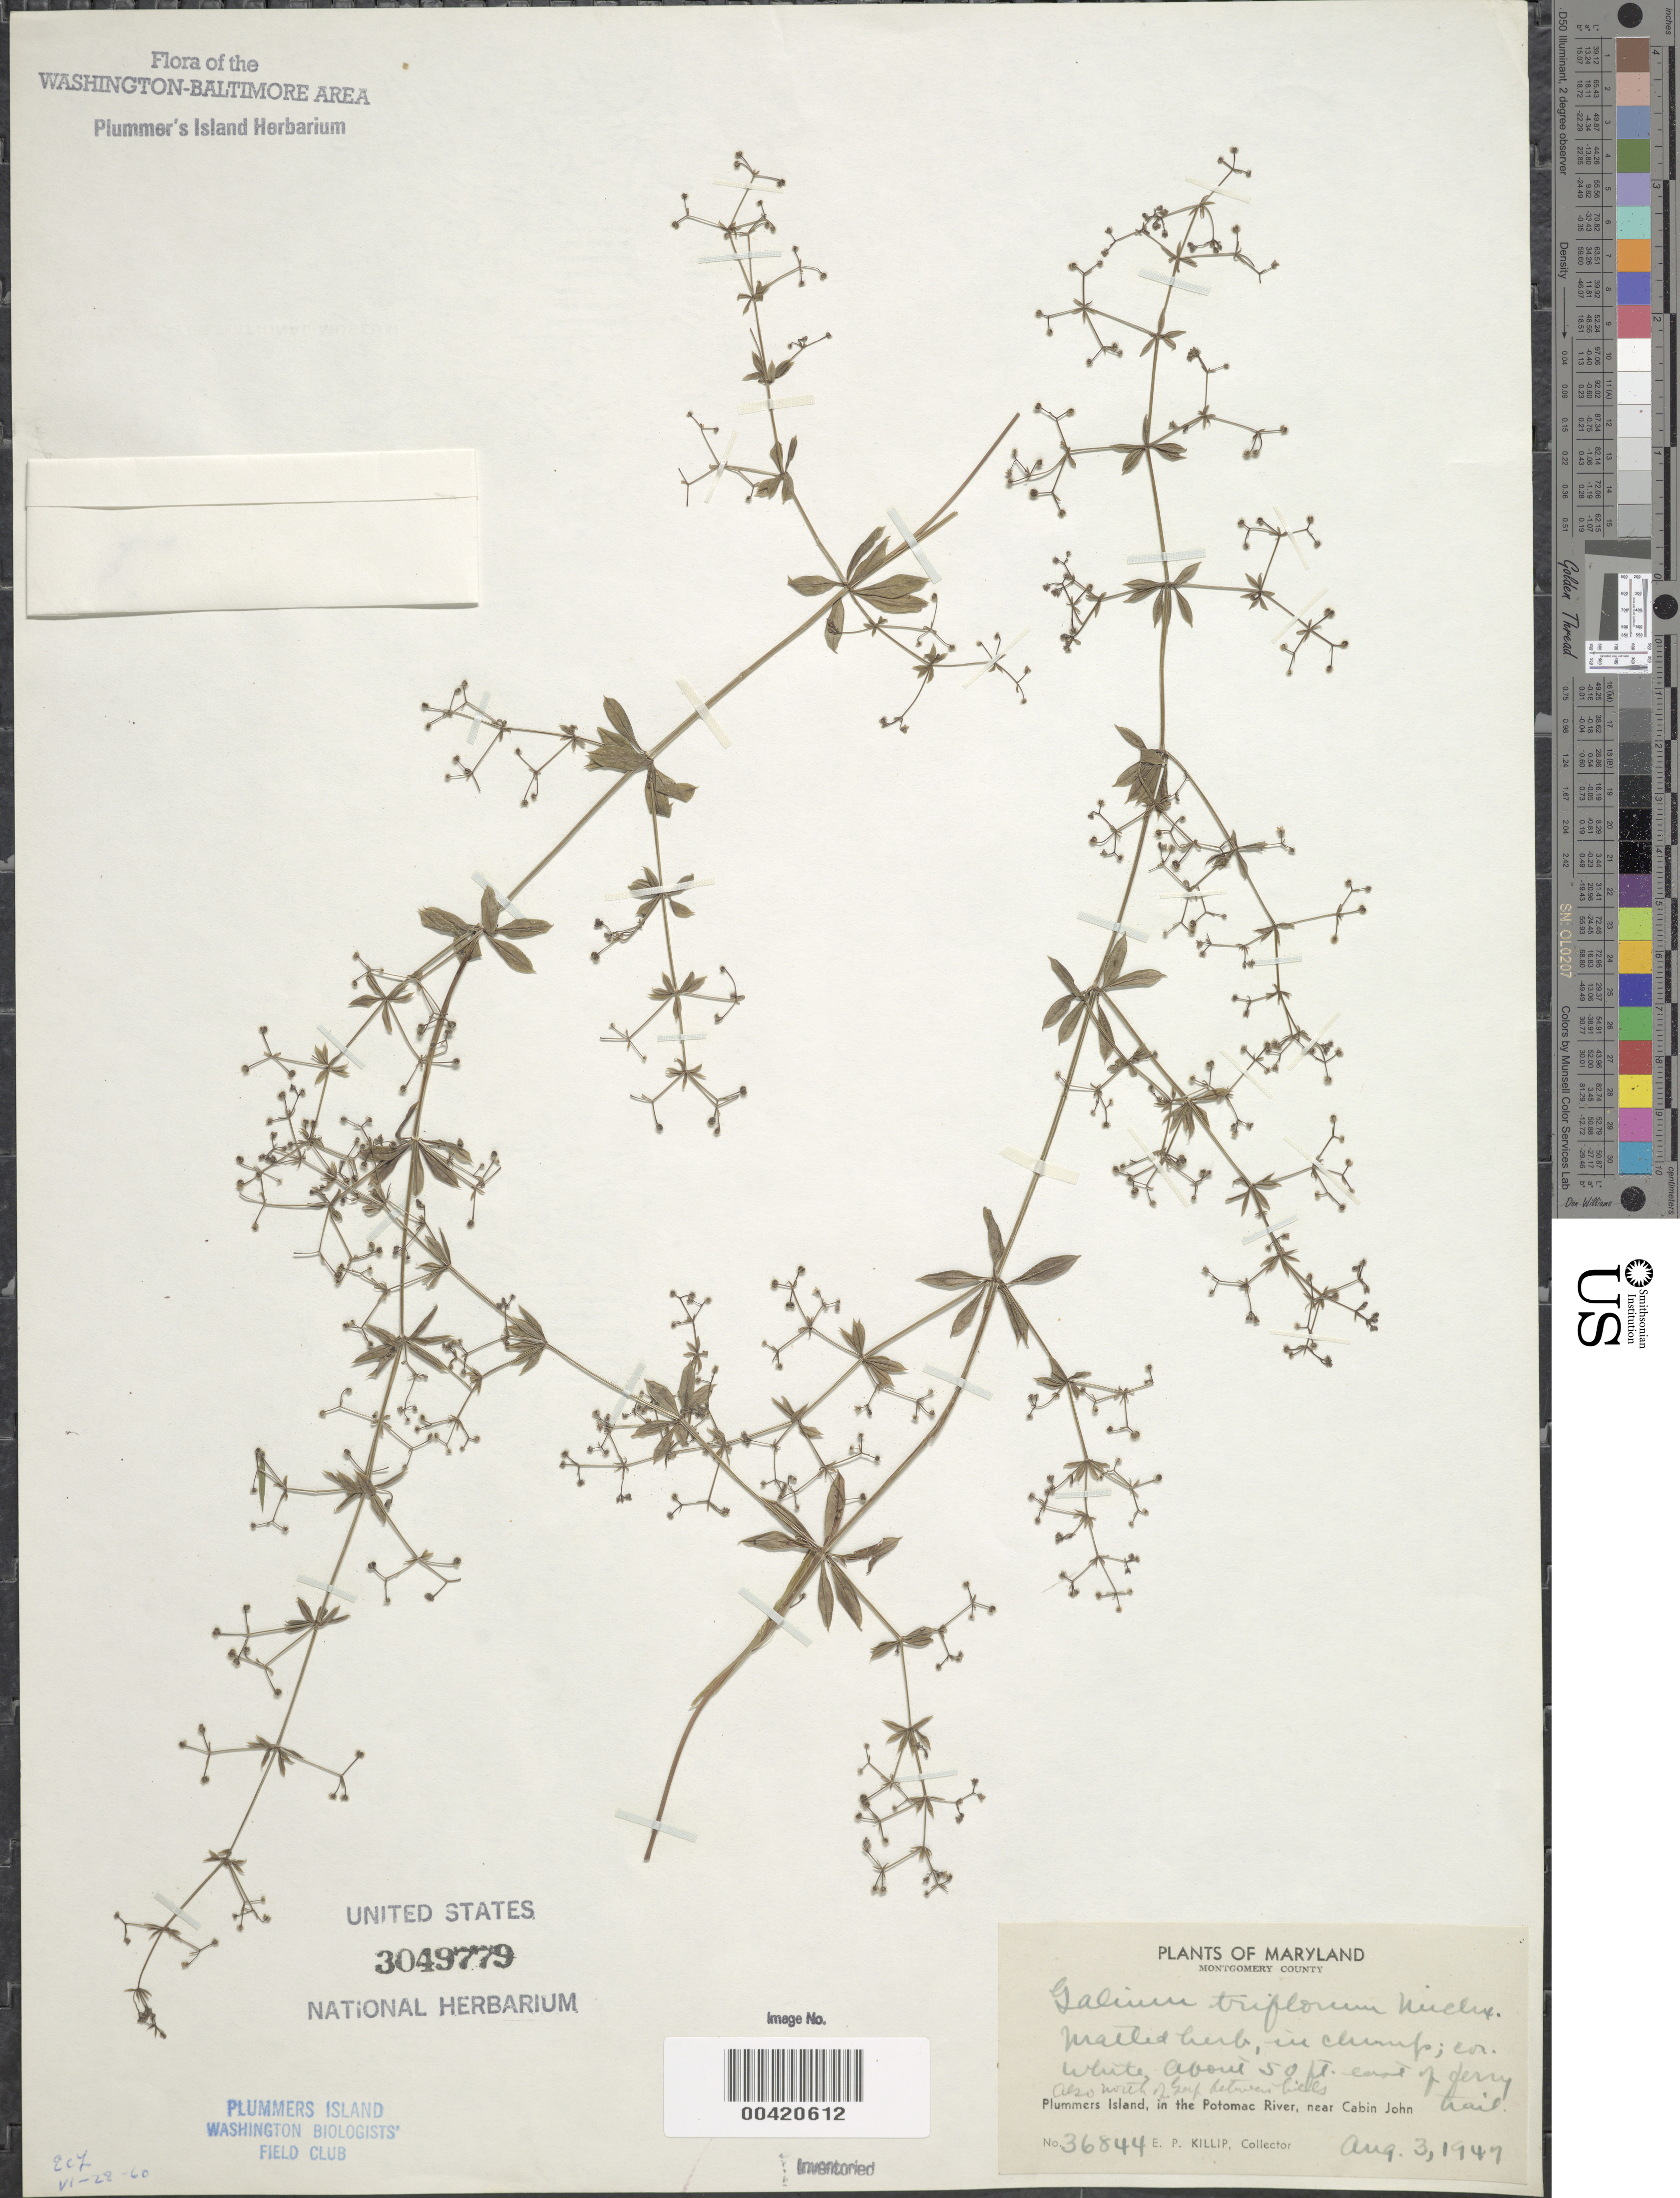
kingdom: Plantae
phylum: Tracheophyta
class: Magnoliopsida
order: Gentianales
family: Rubiaceae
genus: Galium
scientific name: Galium triflorum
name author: Michx.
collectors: E. P. Killip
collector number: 36844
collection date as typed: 03 Aug 1947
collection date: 1947-08-03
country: United States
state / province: Maryland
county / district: Montgomery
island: Plummers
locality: Plummer's Island; about 50 Ft. east of Ferry Trail C. & O. Canal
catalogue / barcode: US 3049779